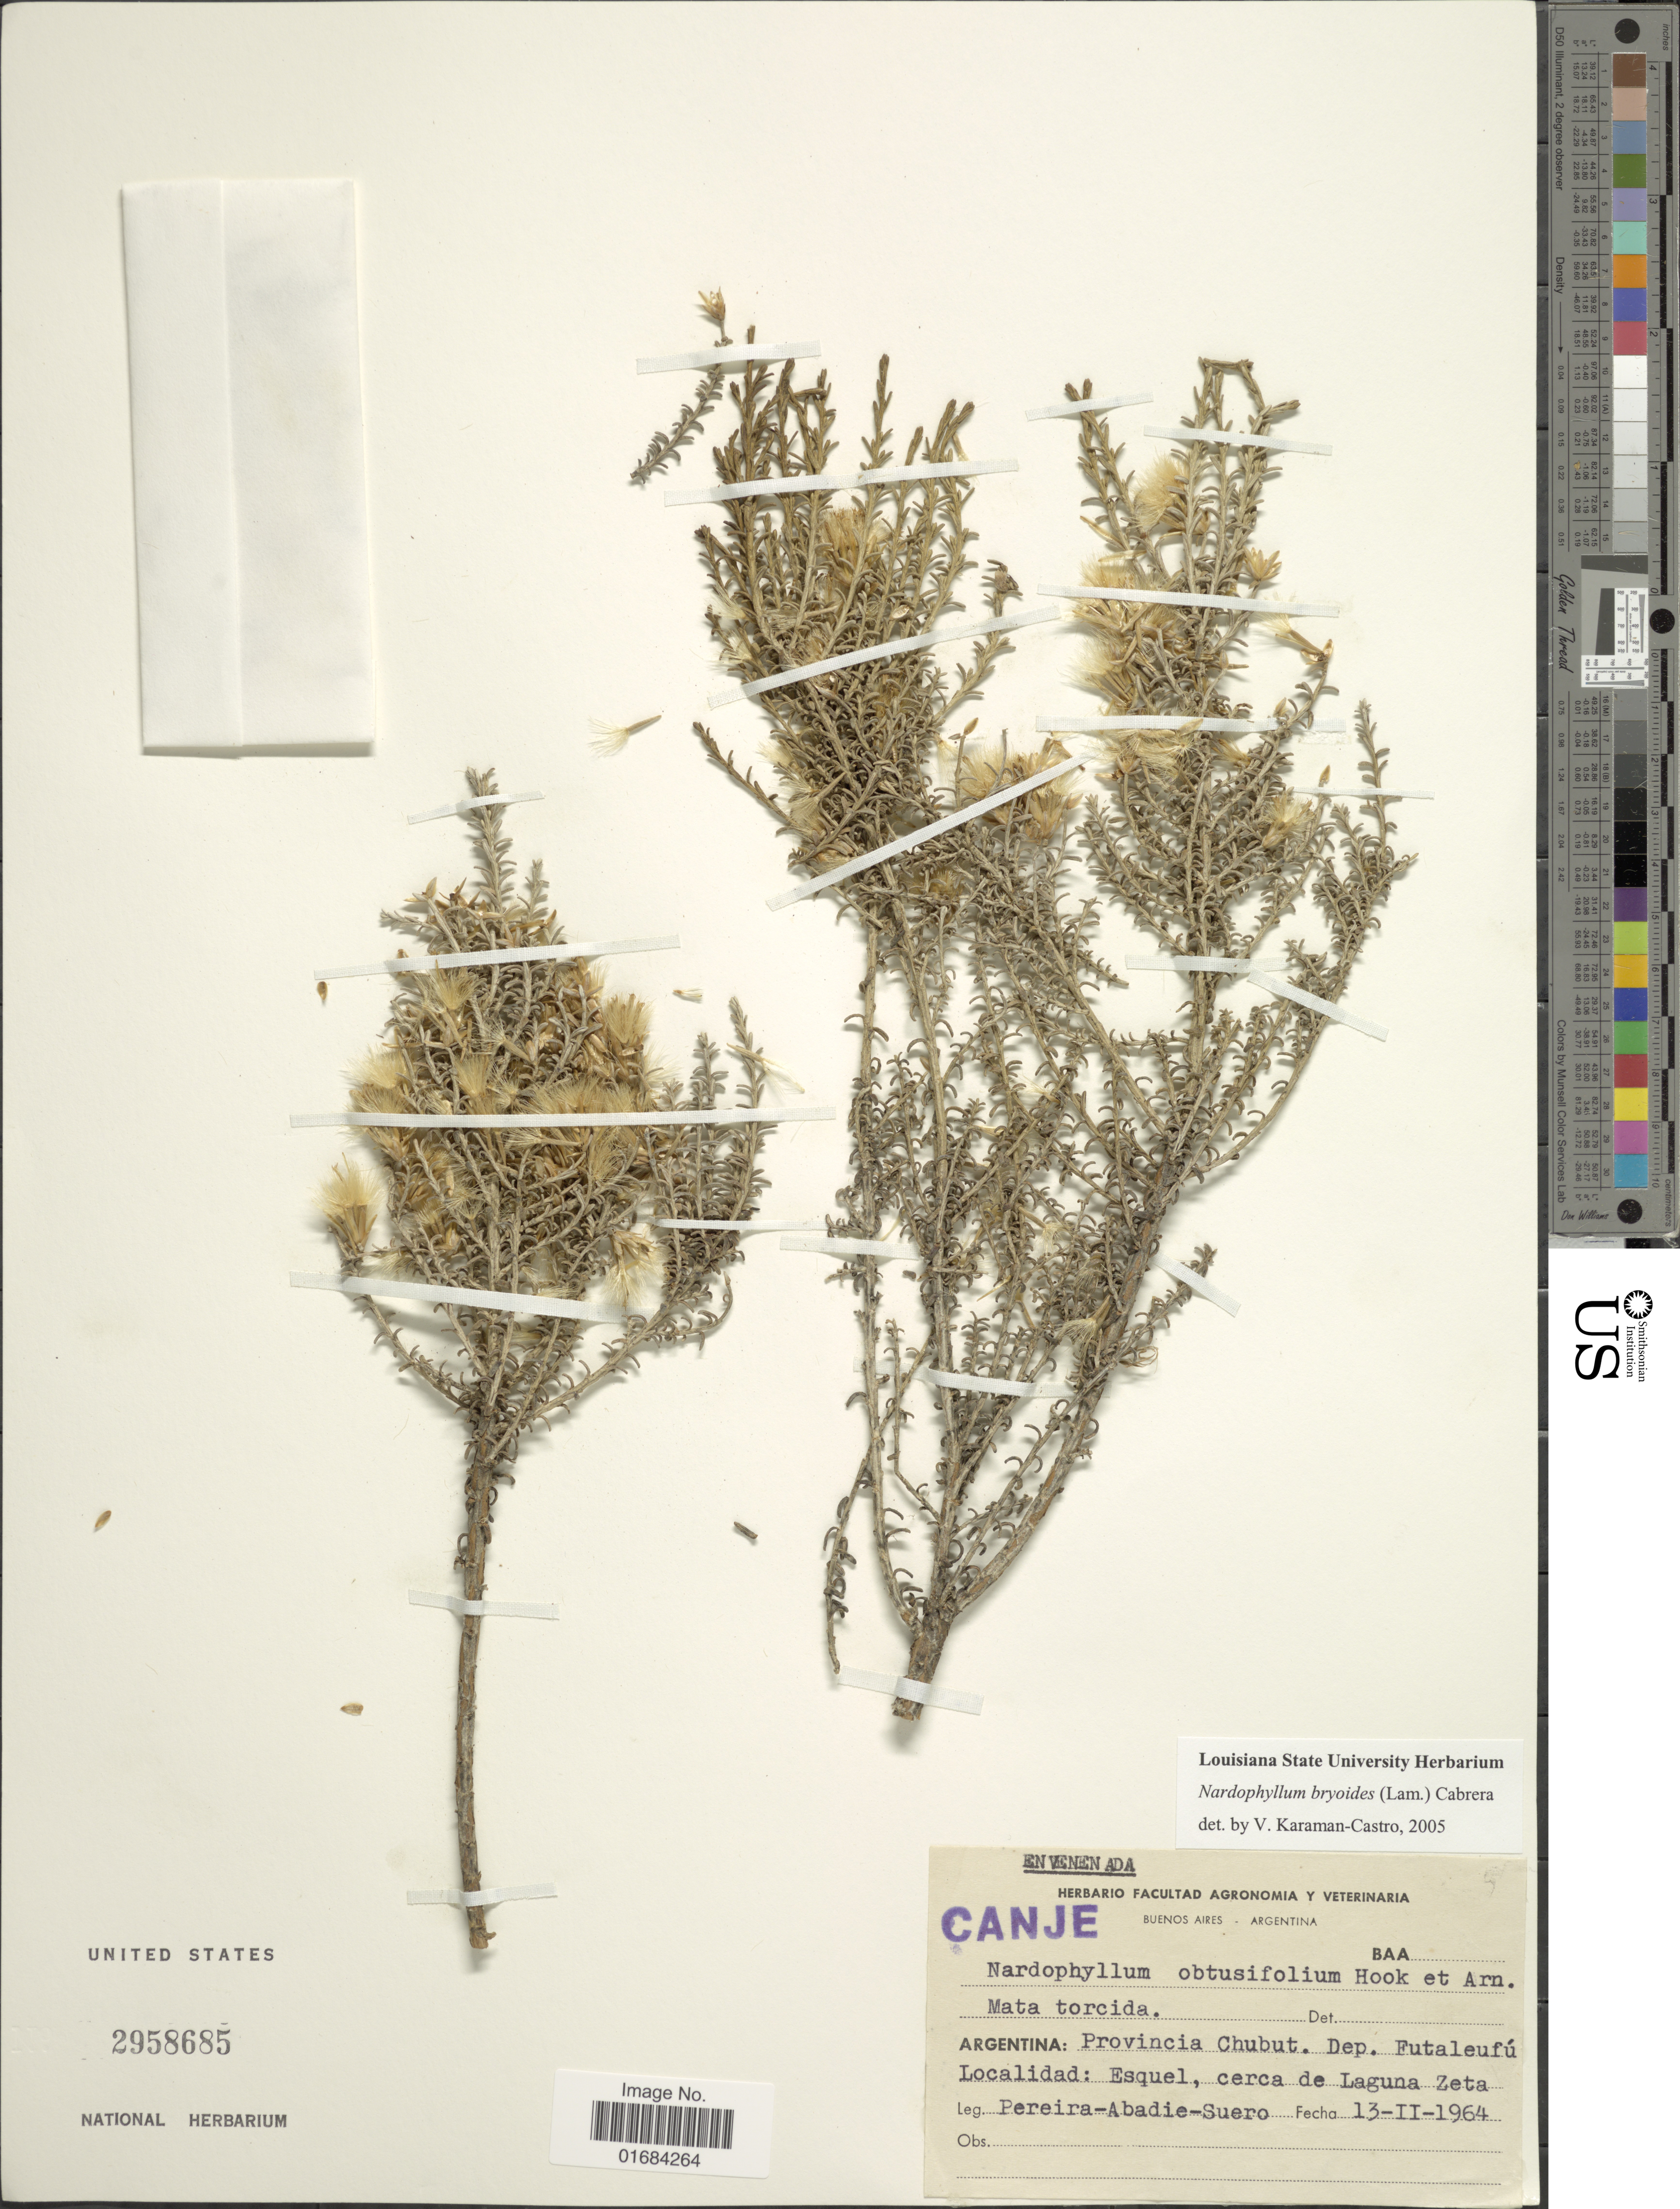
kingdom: Plantae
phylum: Tracheophyta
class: Magnoliopsida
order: Asterales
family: Asteraceae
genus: Nardophyllum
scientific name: Nardophyllum bryoides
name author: (Lam.) Cabrera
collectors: Pereira-Suero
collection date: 1964-02-13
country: Argentina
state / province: Chubut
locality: Provincia Chubut. Dep. Futaleufu, Esquel, cerca de Laguna Zeta.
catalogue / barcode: US 2958685